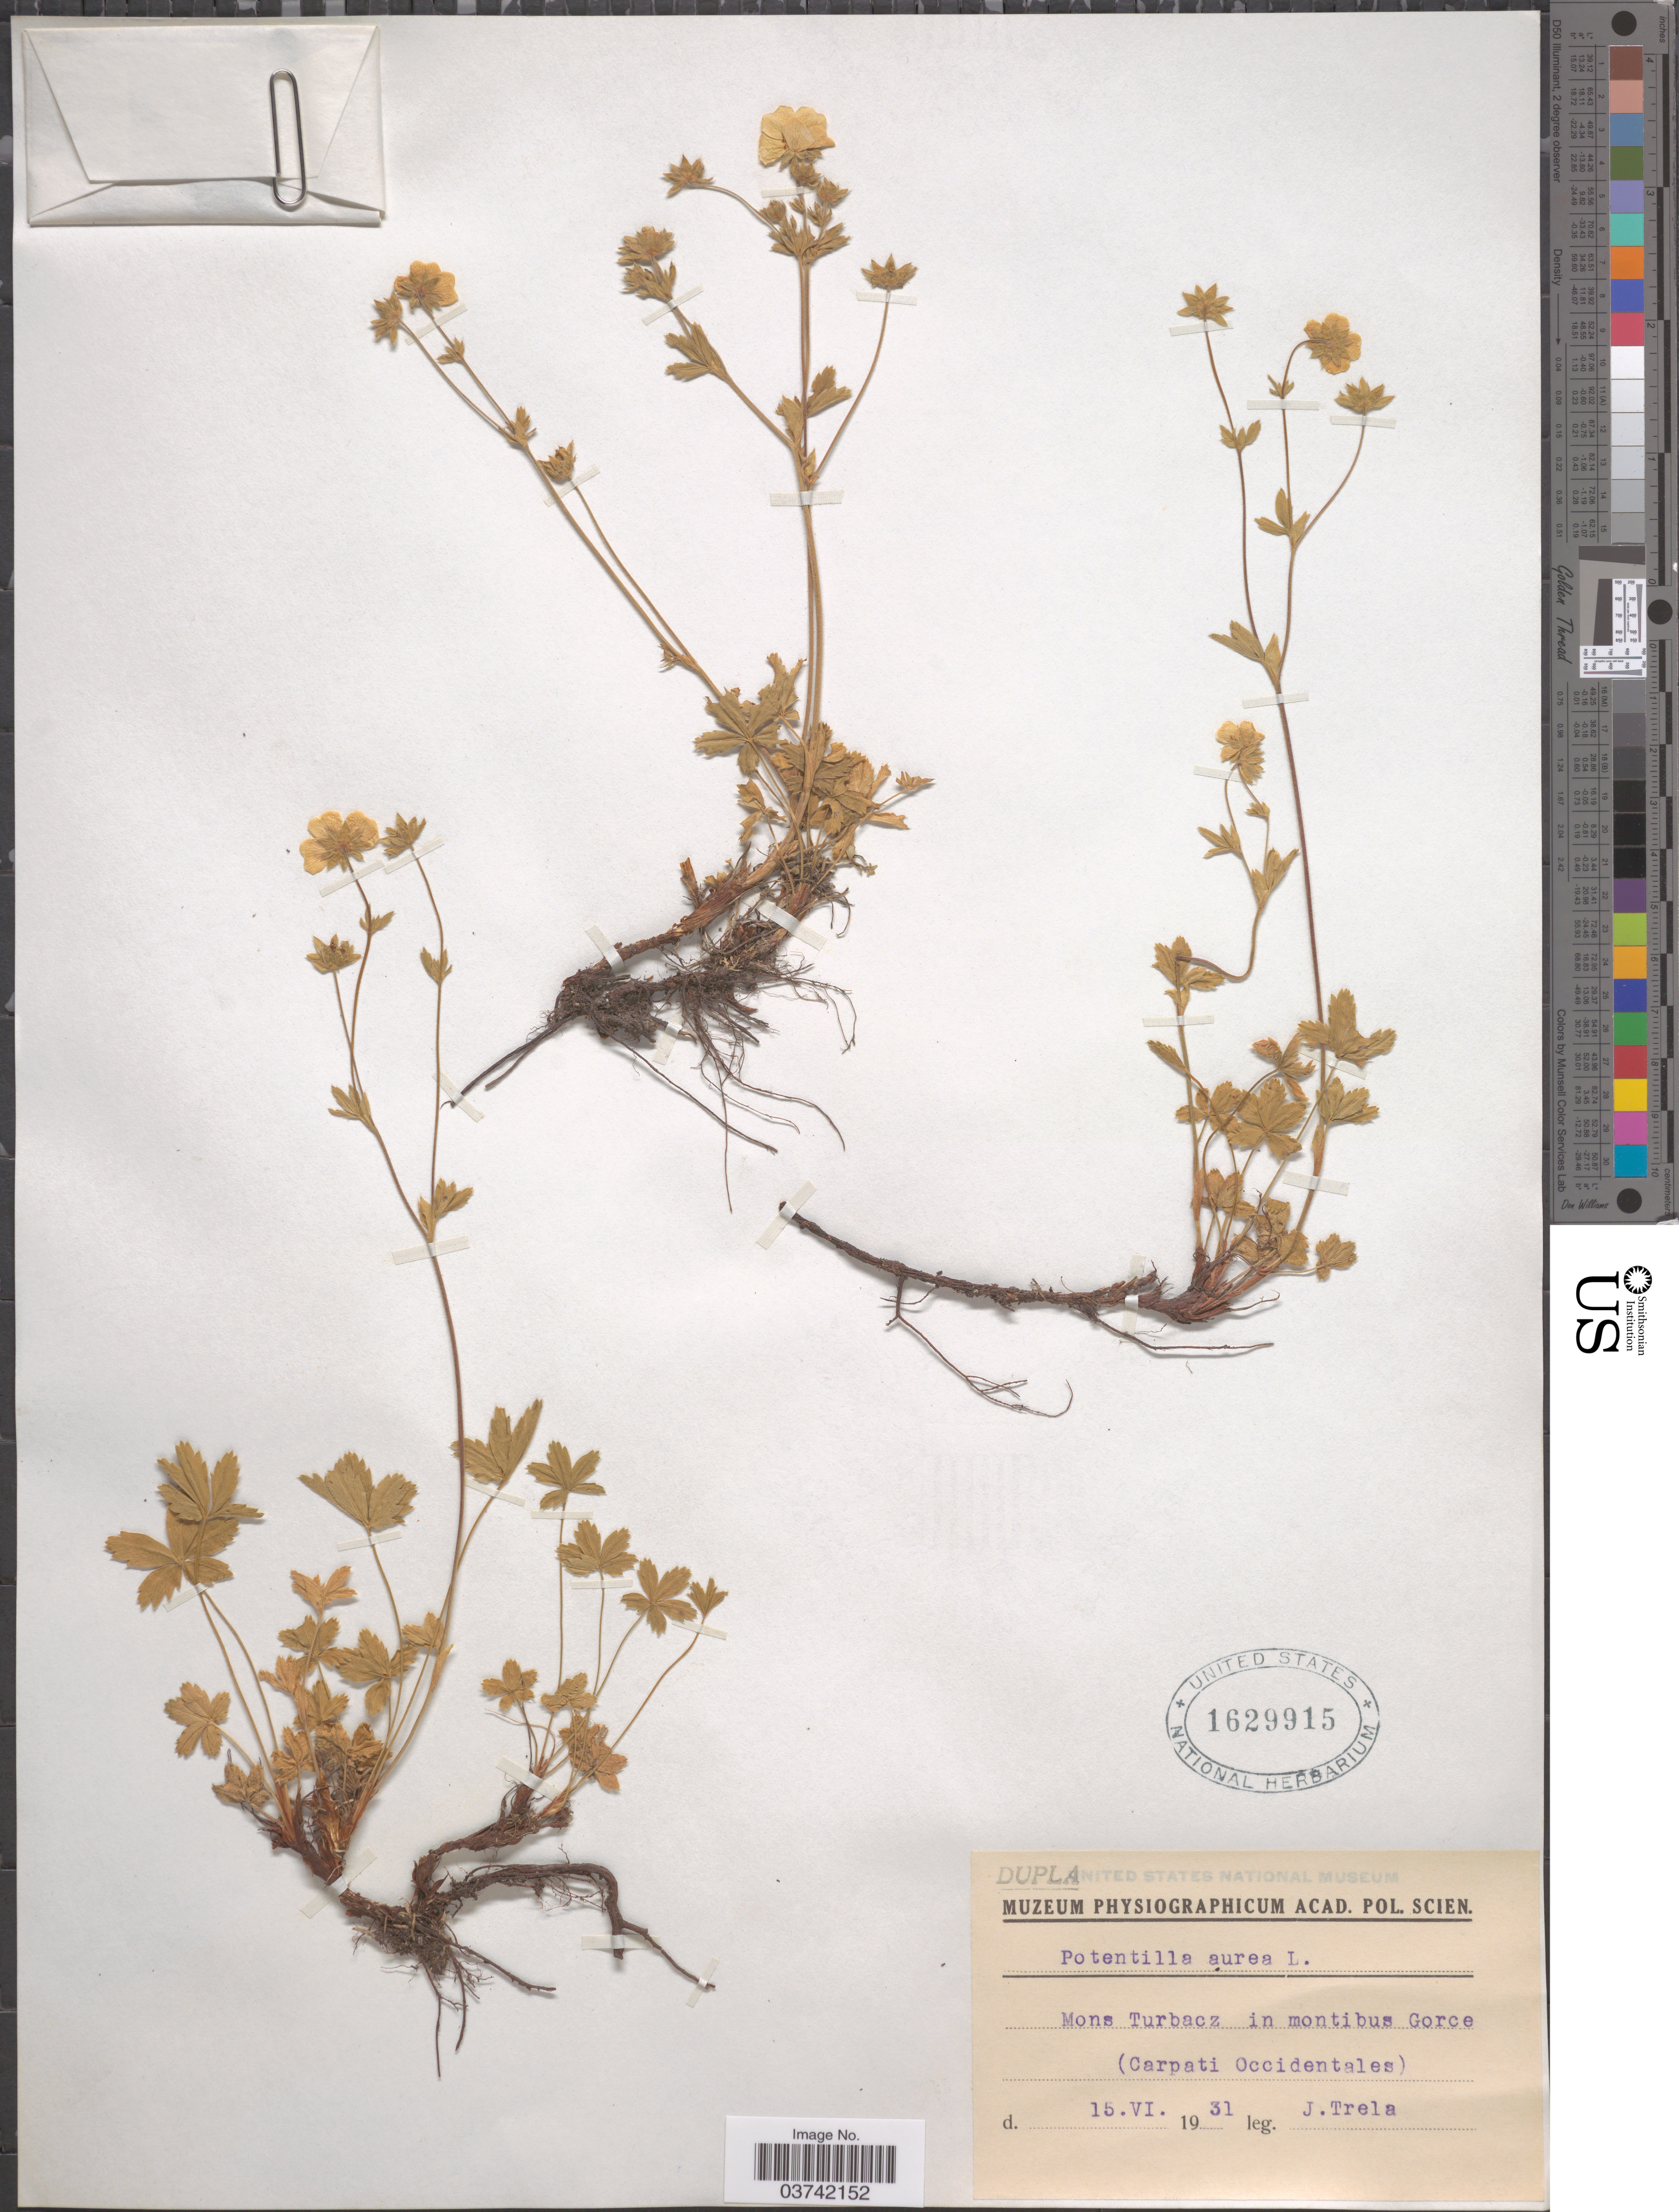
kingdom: Plantae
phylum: Tracheophyta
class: Magnoliopsida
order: Rosales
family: Rosaceae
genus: Potentilla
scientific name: Potentilla aurea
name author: L.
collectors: J. Trela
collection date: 1931-06-15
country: Poland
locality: Mons Turbacz in montibus Gorce (Carpati Occidentales).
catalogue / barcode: US 1629915